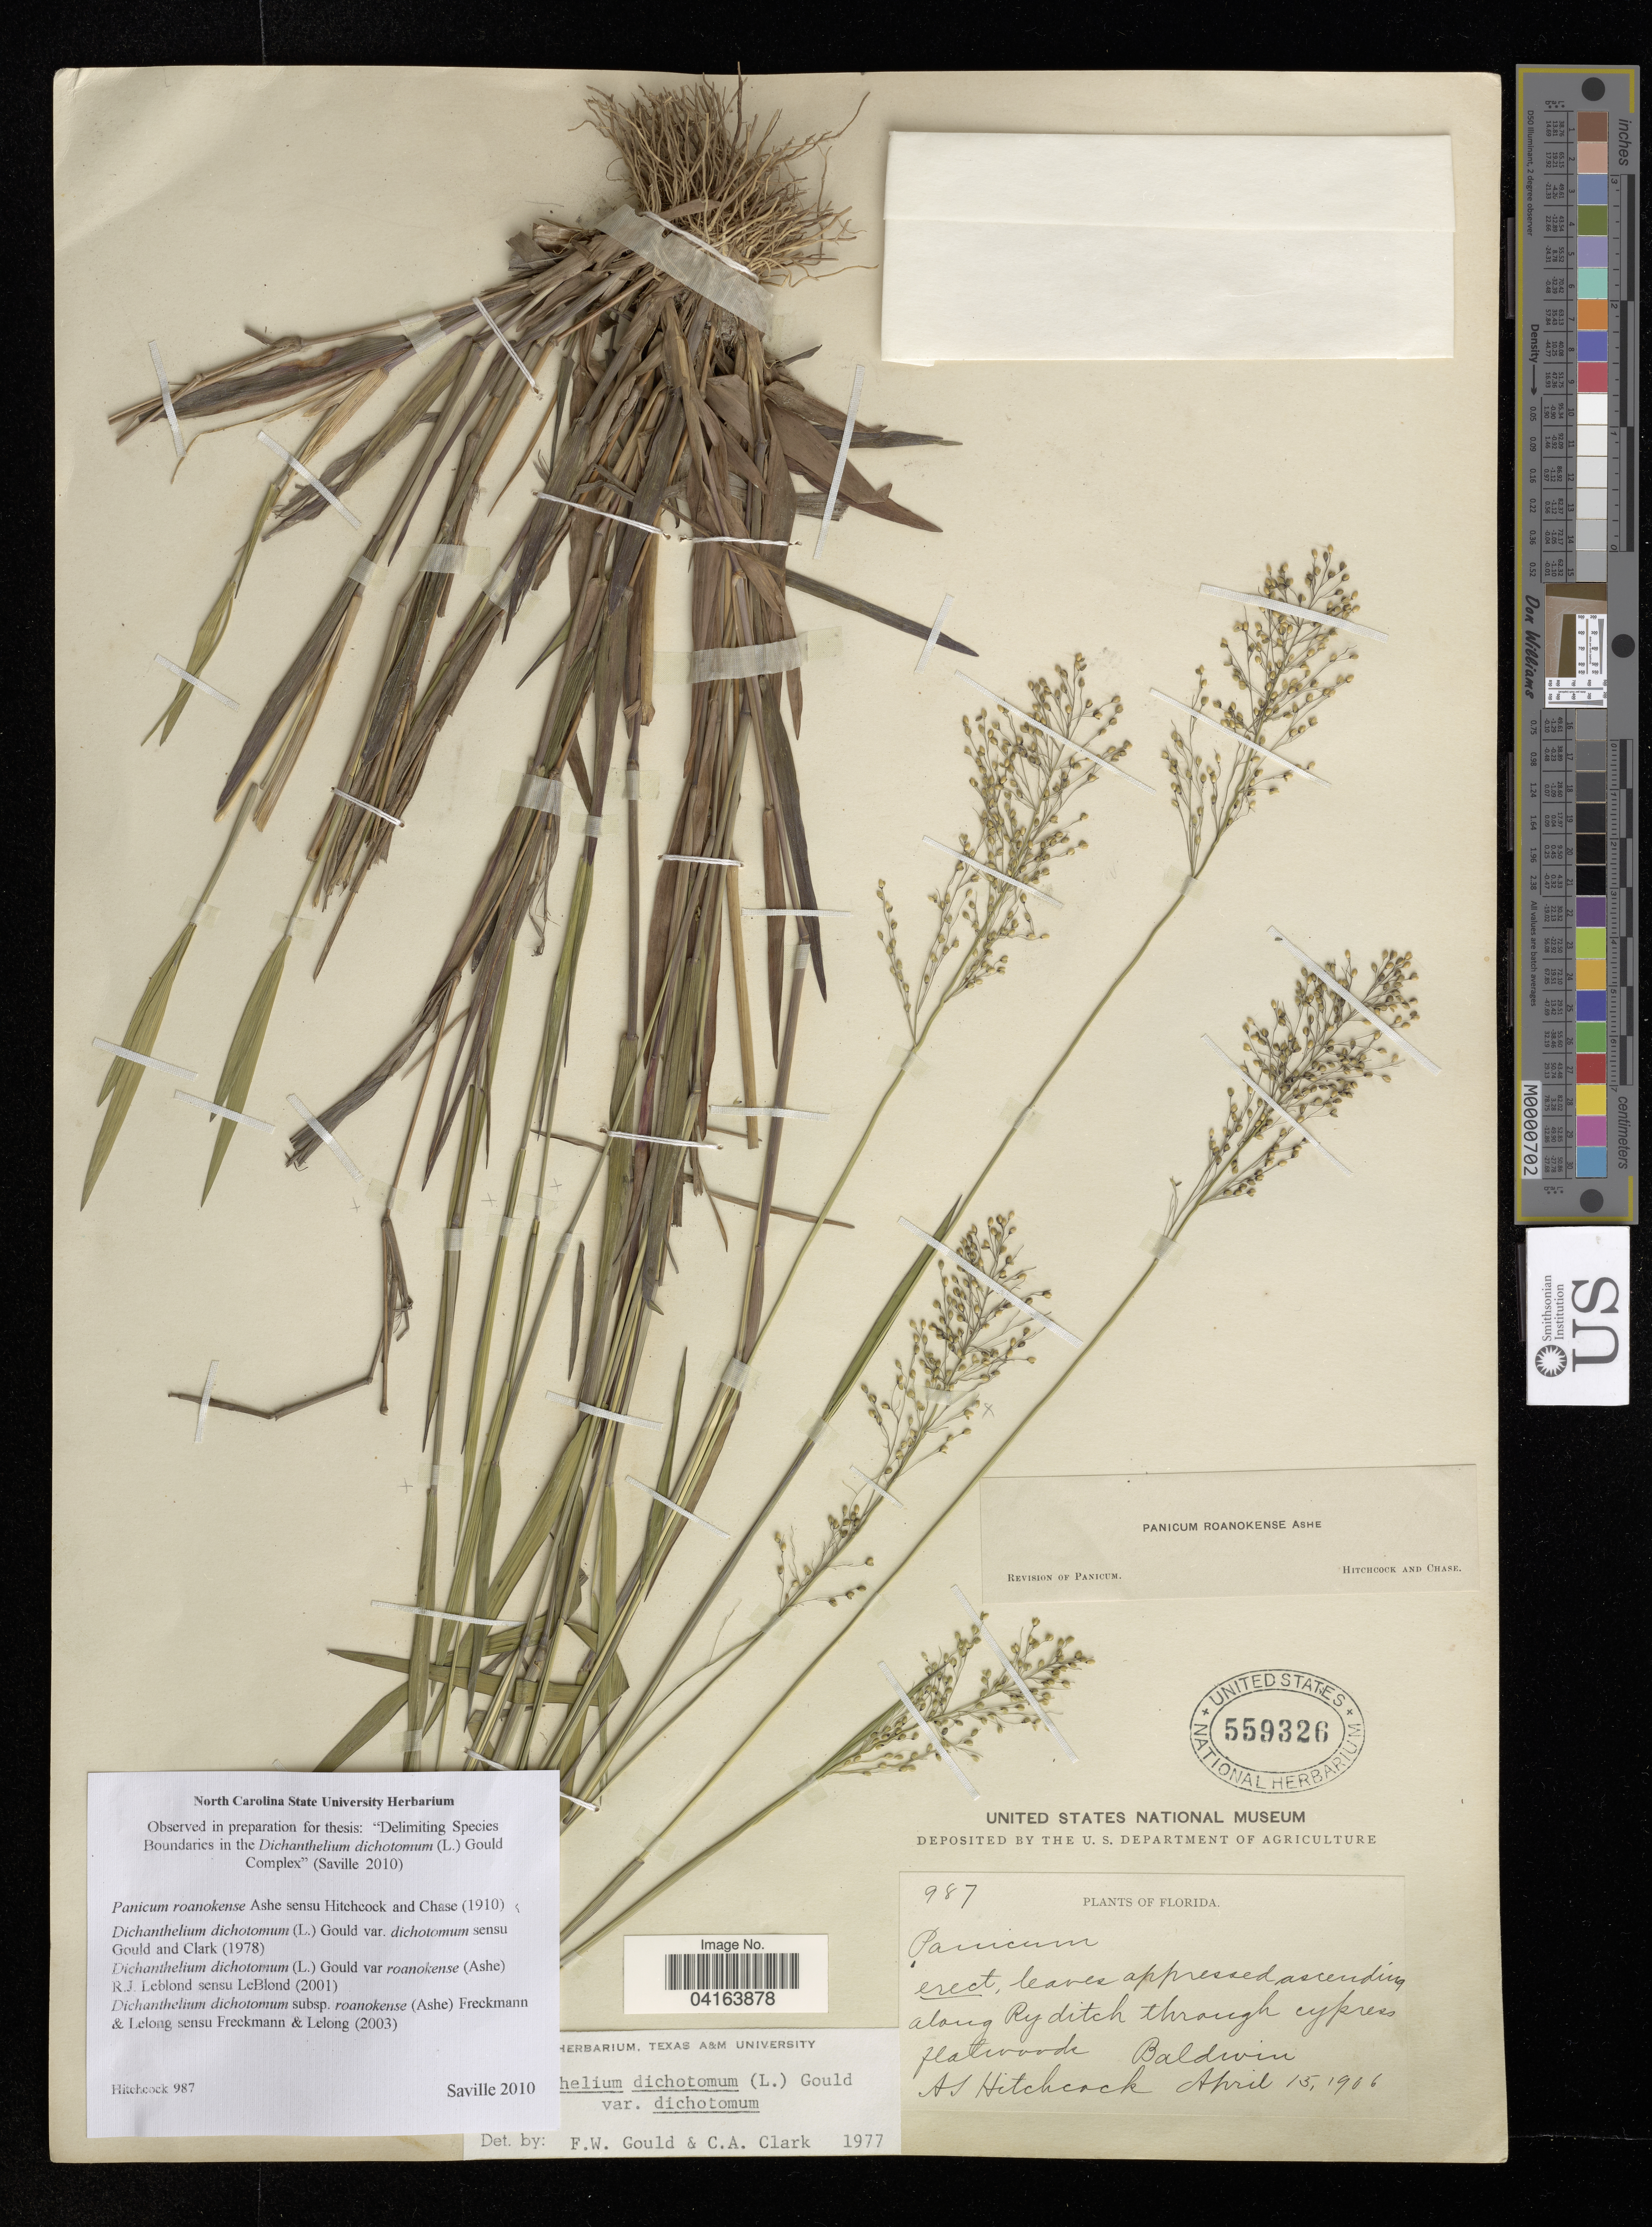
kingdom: Plantae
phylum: Tracheophyta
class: Liliopsida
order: Poales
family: Poaceae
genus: Dichanthelium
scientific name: Dichanthelium dichotomum subsp. roanokense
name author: (Ashe) LeBlond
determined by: Saville, A. C., (NCSC), North Carolina State University (UNITED STATES)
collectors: A. Hitchcock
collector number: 987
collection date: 1906-04-15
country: United States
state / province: Florida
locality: Baldwin.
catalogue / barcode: US 559326